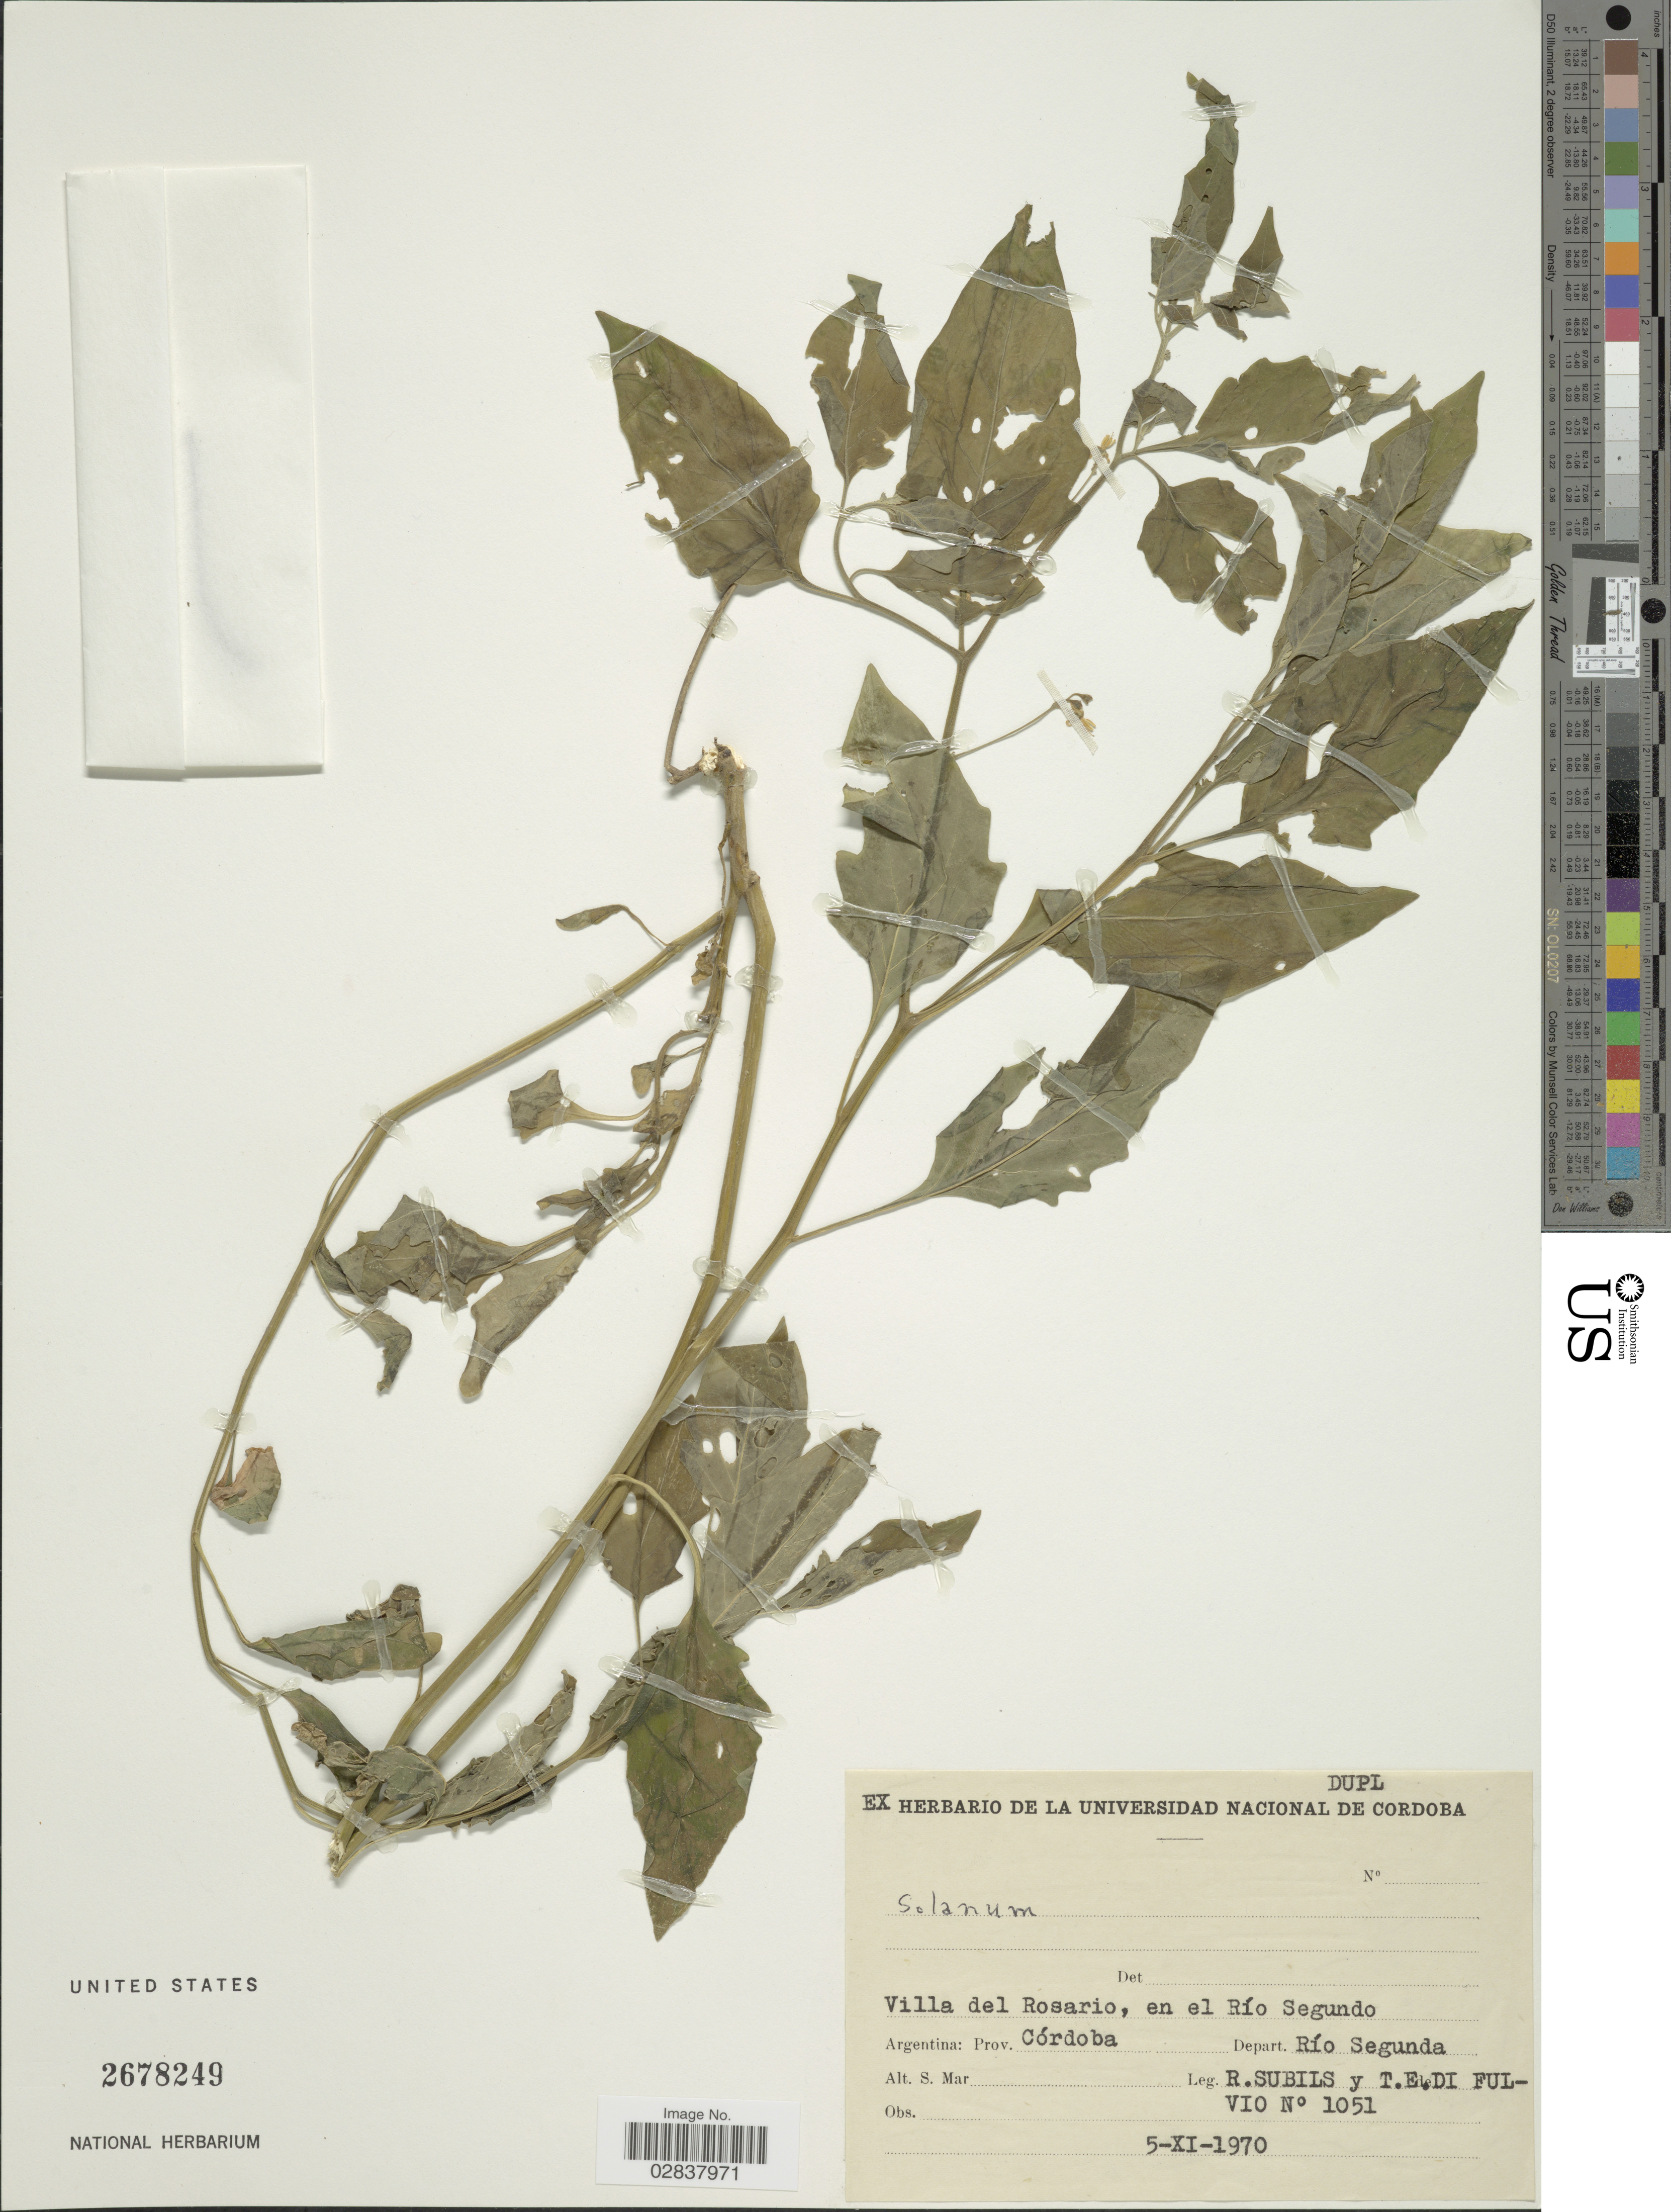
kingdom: Plantae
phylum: Tracheophyta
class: Magnoliopsida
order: Solanales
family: Solanaceae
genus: Solanum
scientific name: Solanum chenopodioides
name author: Lam.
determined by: Knapp, S. D.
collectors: R. Subils & T. E. Di Fulvio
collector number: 1051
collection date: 1970-11-05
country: Argentina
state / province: Cordoba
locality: Villa del Rosario, en el Río Segundo, Depart. Río Segunda.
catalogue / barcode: US 2678249